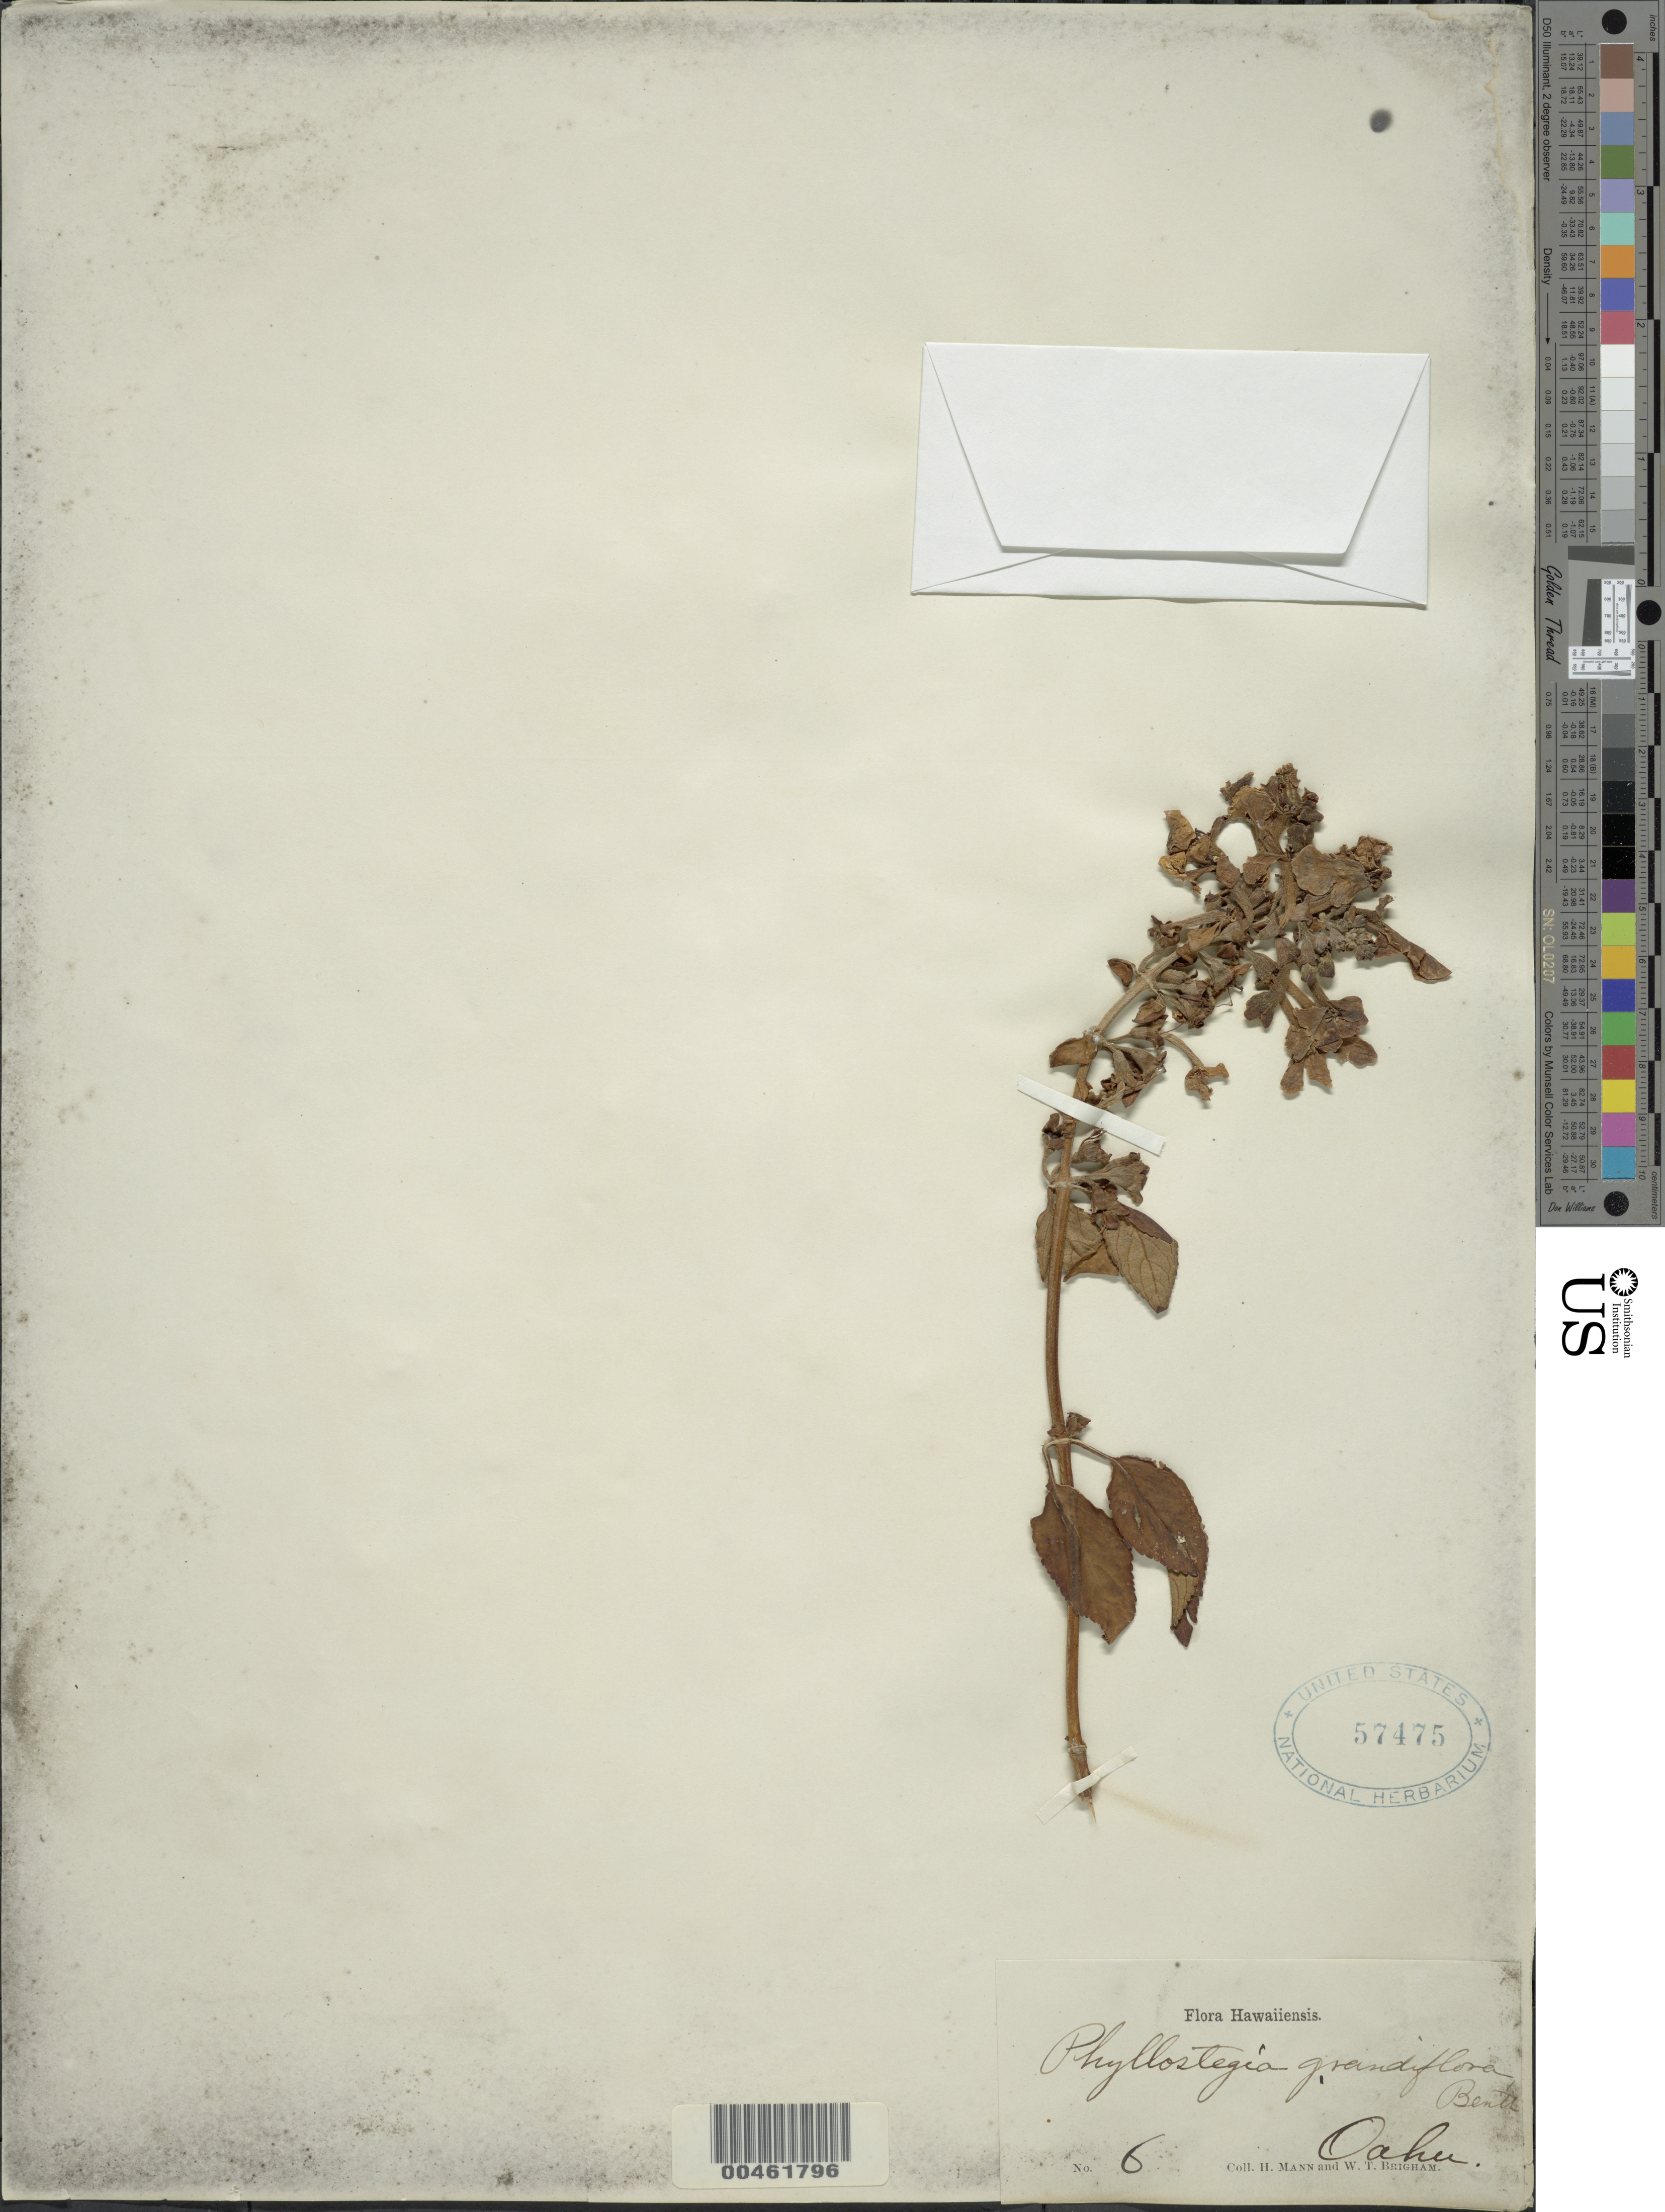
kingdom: Plantae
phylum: Tracheophyta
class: Magnoliopsida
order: Lamiales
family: Lamiaceae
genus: Phyllostegia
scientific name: Phyllostegia grandiflora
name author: (Gaudich.) Benth.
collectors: H. Mann & W. T. Brigham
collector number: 6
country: United States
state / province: Hawaii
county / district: Honolulu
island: Oahu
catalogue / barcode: US 57475